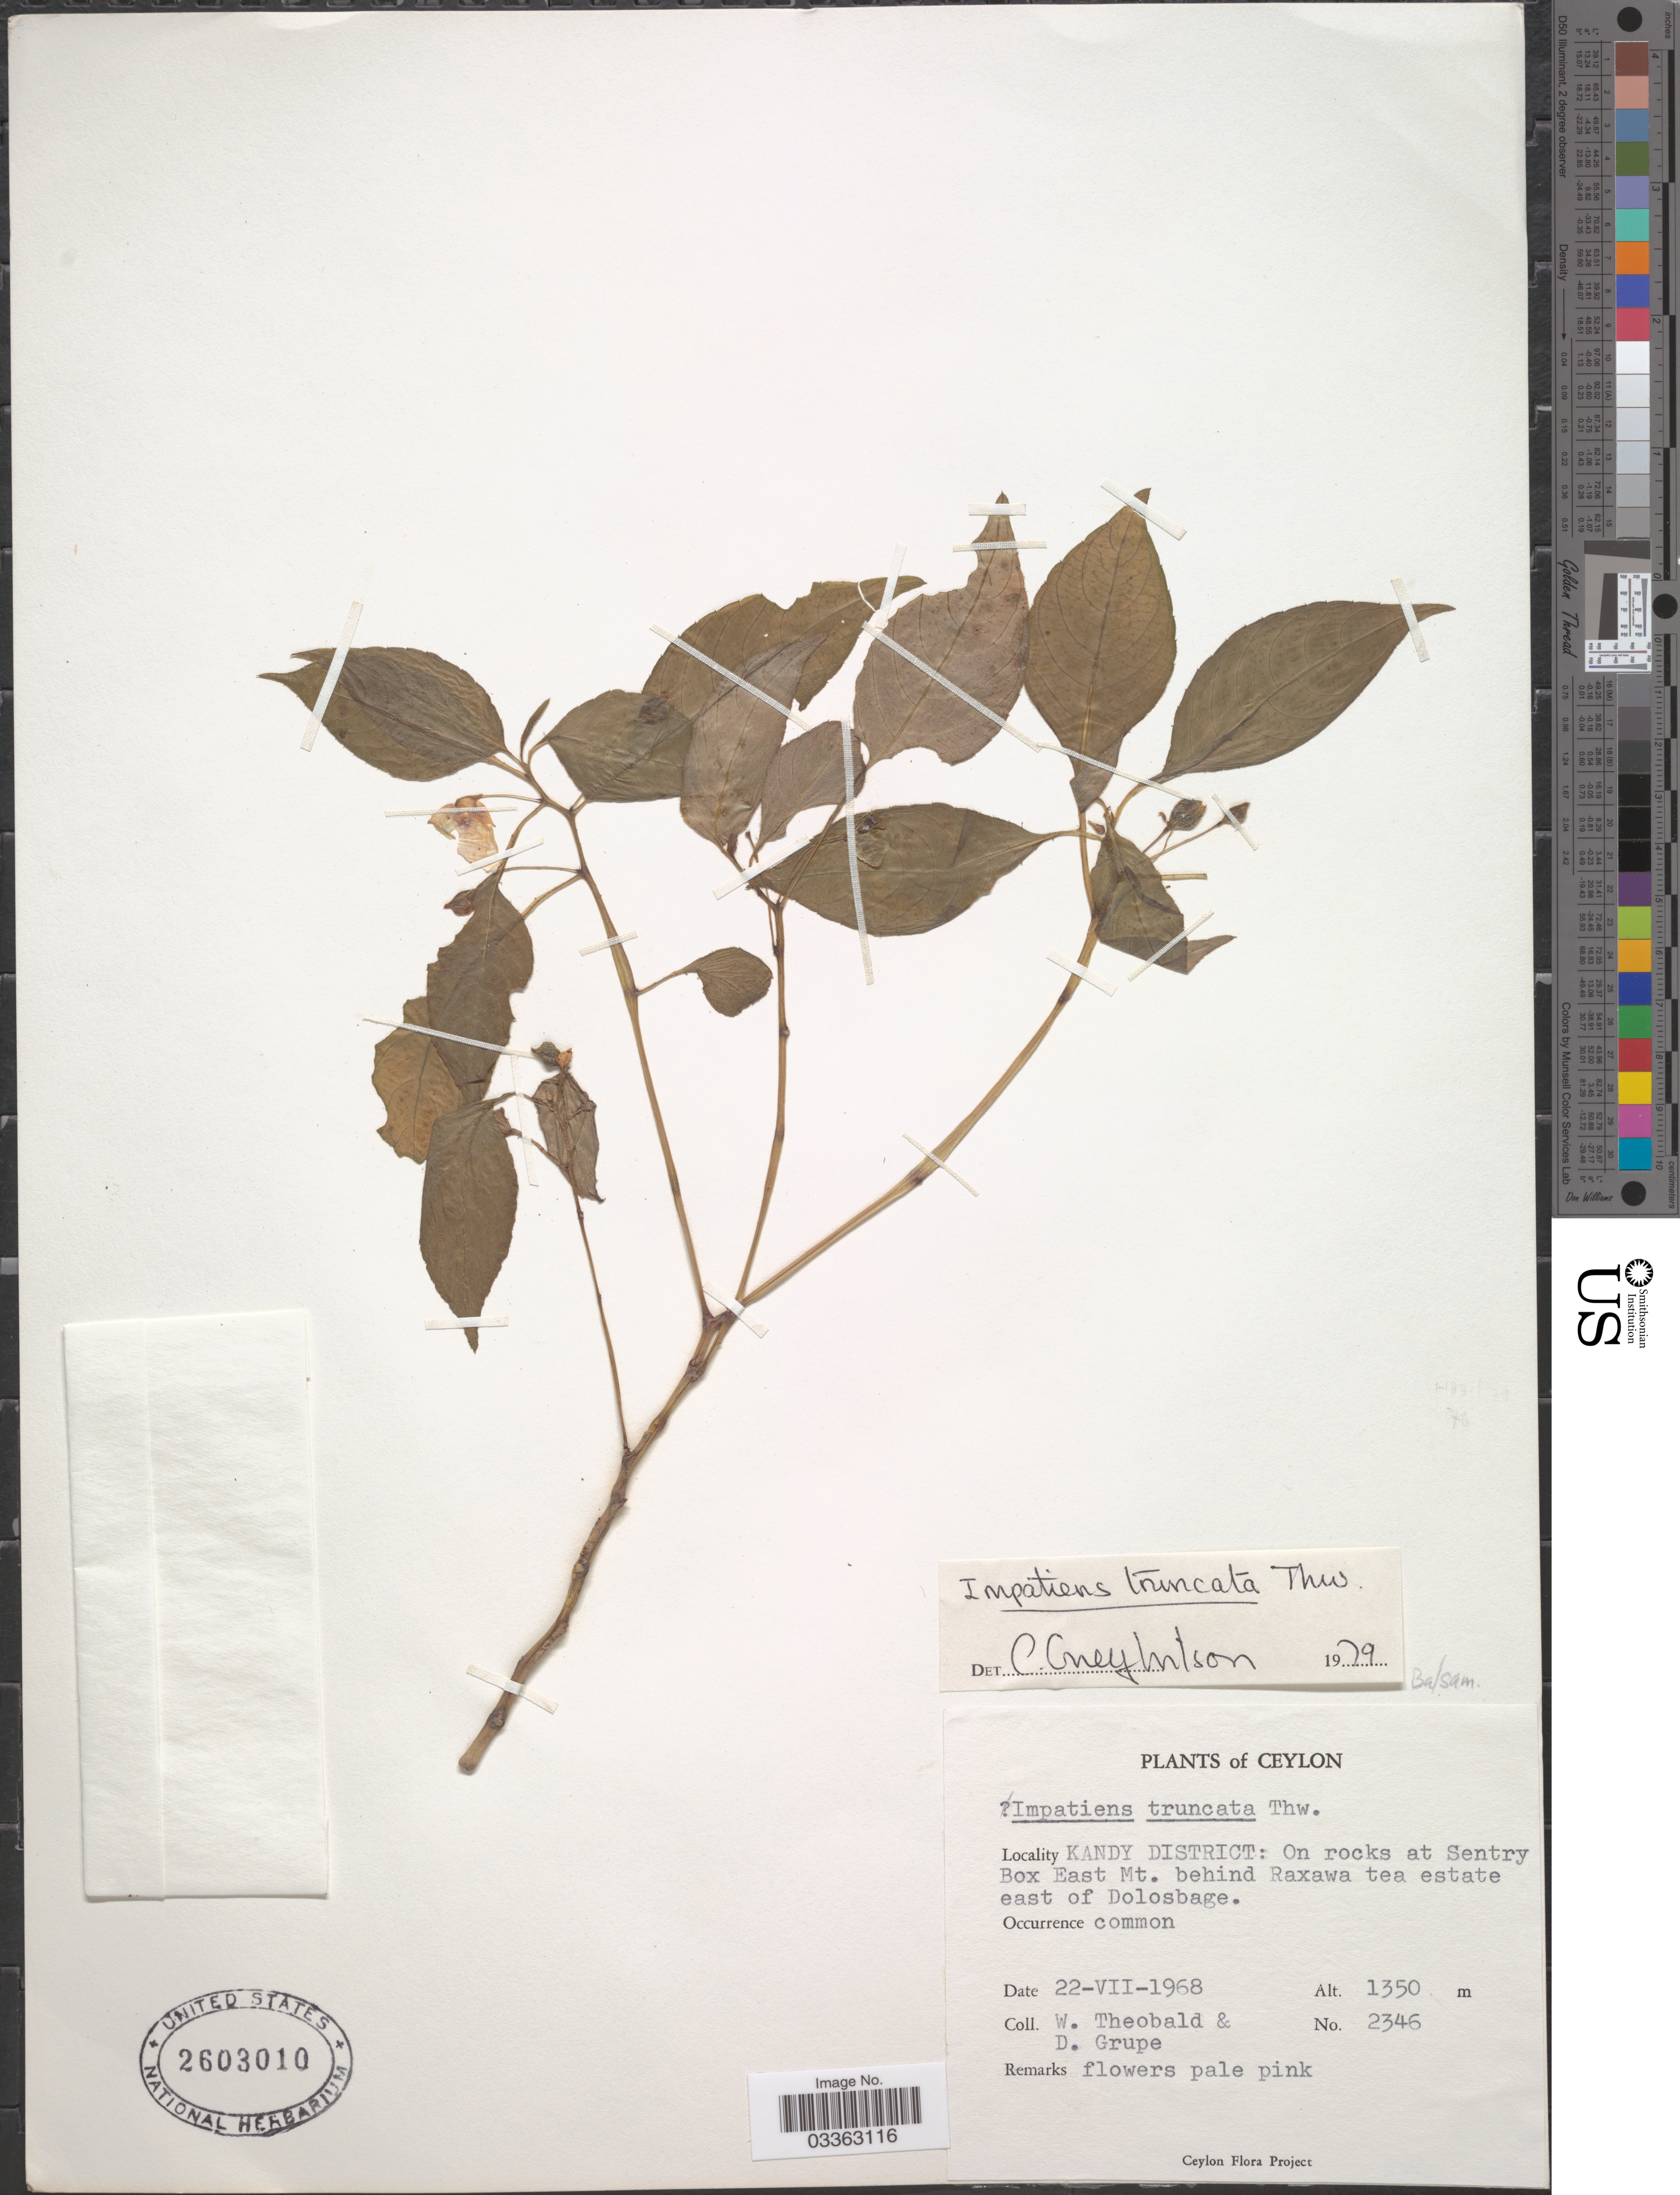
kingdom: Plantae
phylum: Tracheophyta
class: Magnoliopsida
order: Ericales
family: Balsaminaceae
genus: Impatiens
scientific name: Impatiens truncata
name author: Thwaites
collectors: W. Theobald & D. Grupe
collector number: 2346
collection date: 1968-07-22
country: Sri Lanka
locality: Ceylon, Kandy District: On rocks at Sentry Box East Mt. behind Raxawa tea estate east of Dolosbage.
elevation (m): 1350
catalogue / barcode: US 2603010